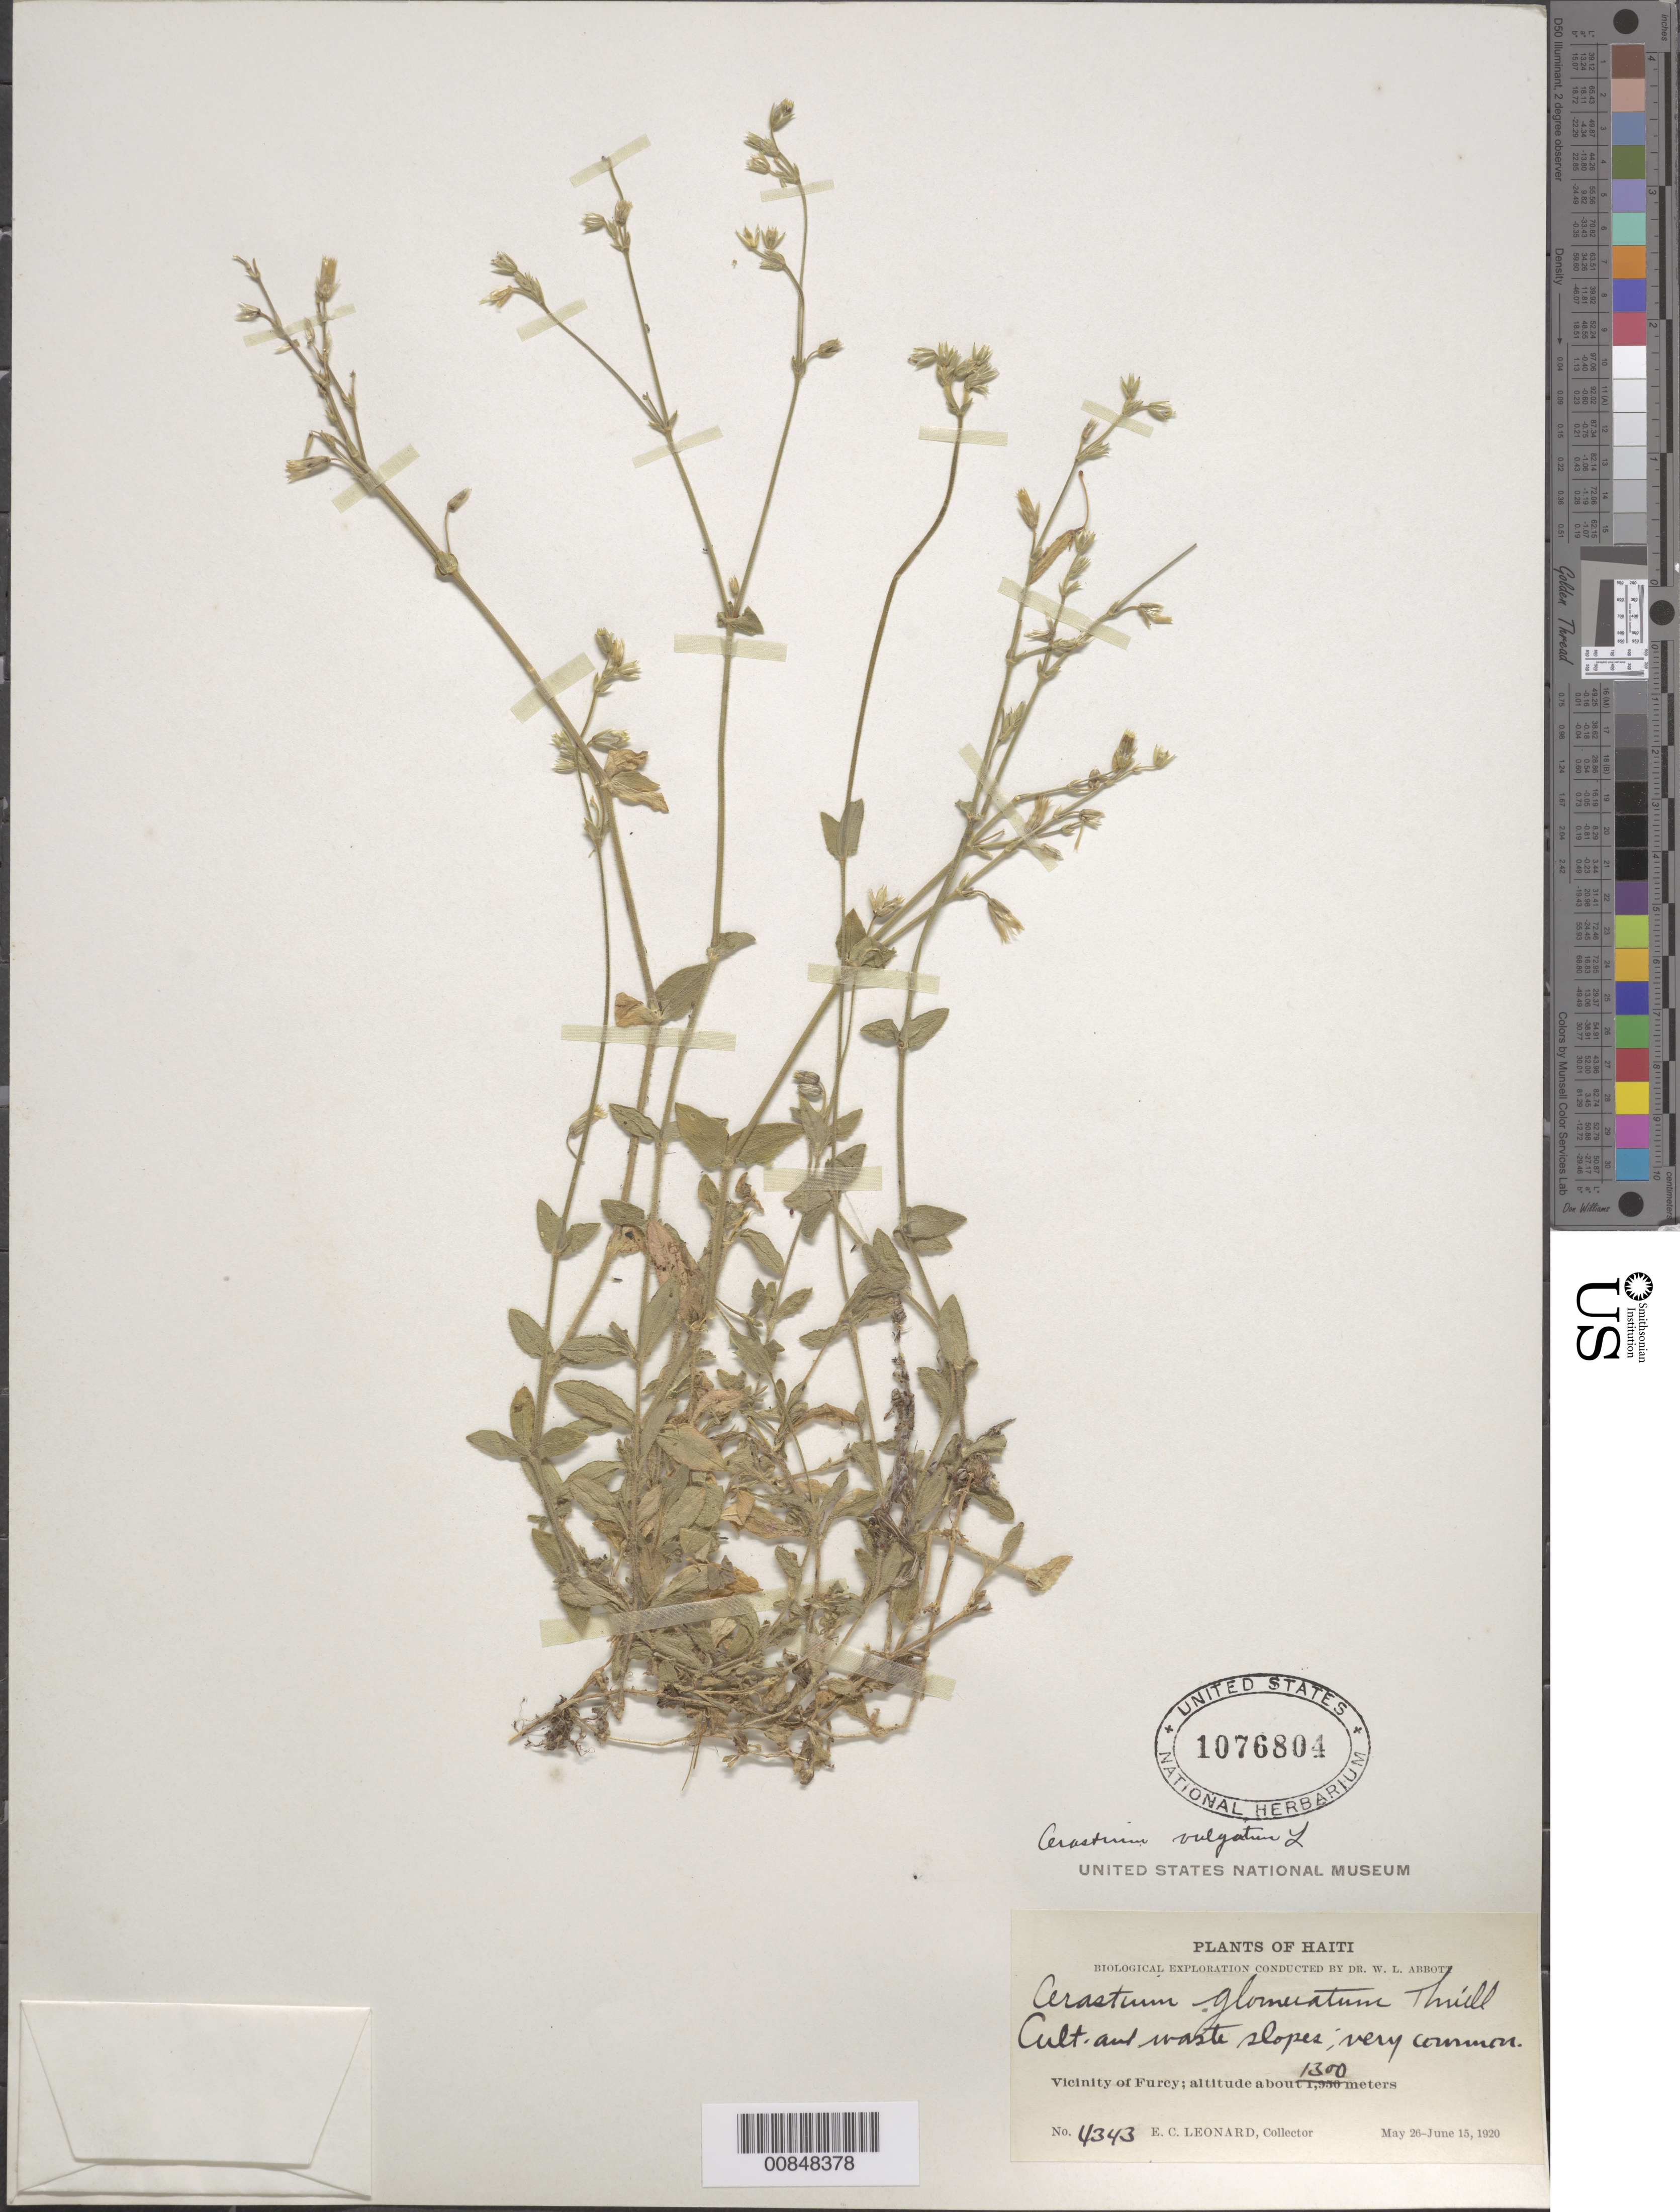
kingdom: Plantae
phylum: Tracheophyta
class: Magnoliopsida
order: Caryophyllales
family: Caryophyllaceae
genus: Cerastium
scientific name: Cerastium vulgatum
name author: L.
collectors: E. C. Leonard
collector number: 4343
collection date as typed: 26 May 1920 to 15 Jun 1920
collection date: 1920-05-26/1920-06-15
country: Haiti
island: Hispaniola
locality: Vicinity of Furcy.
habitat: Cultivated and waste slopes.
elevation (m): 1300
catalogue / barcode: US 1076804